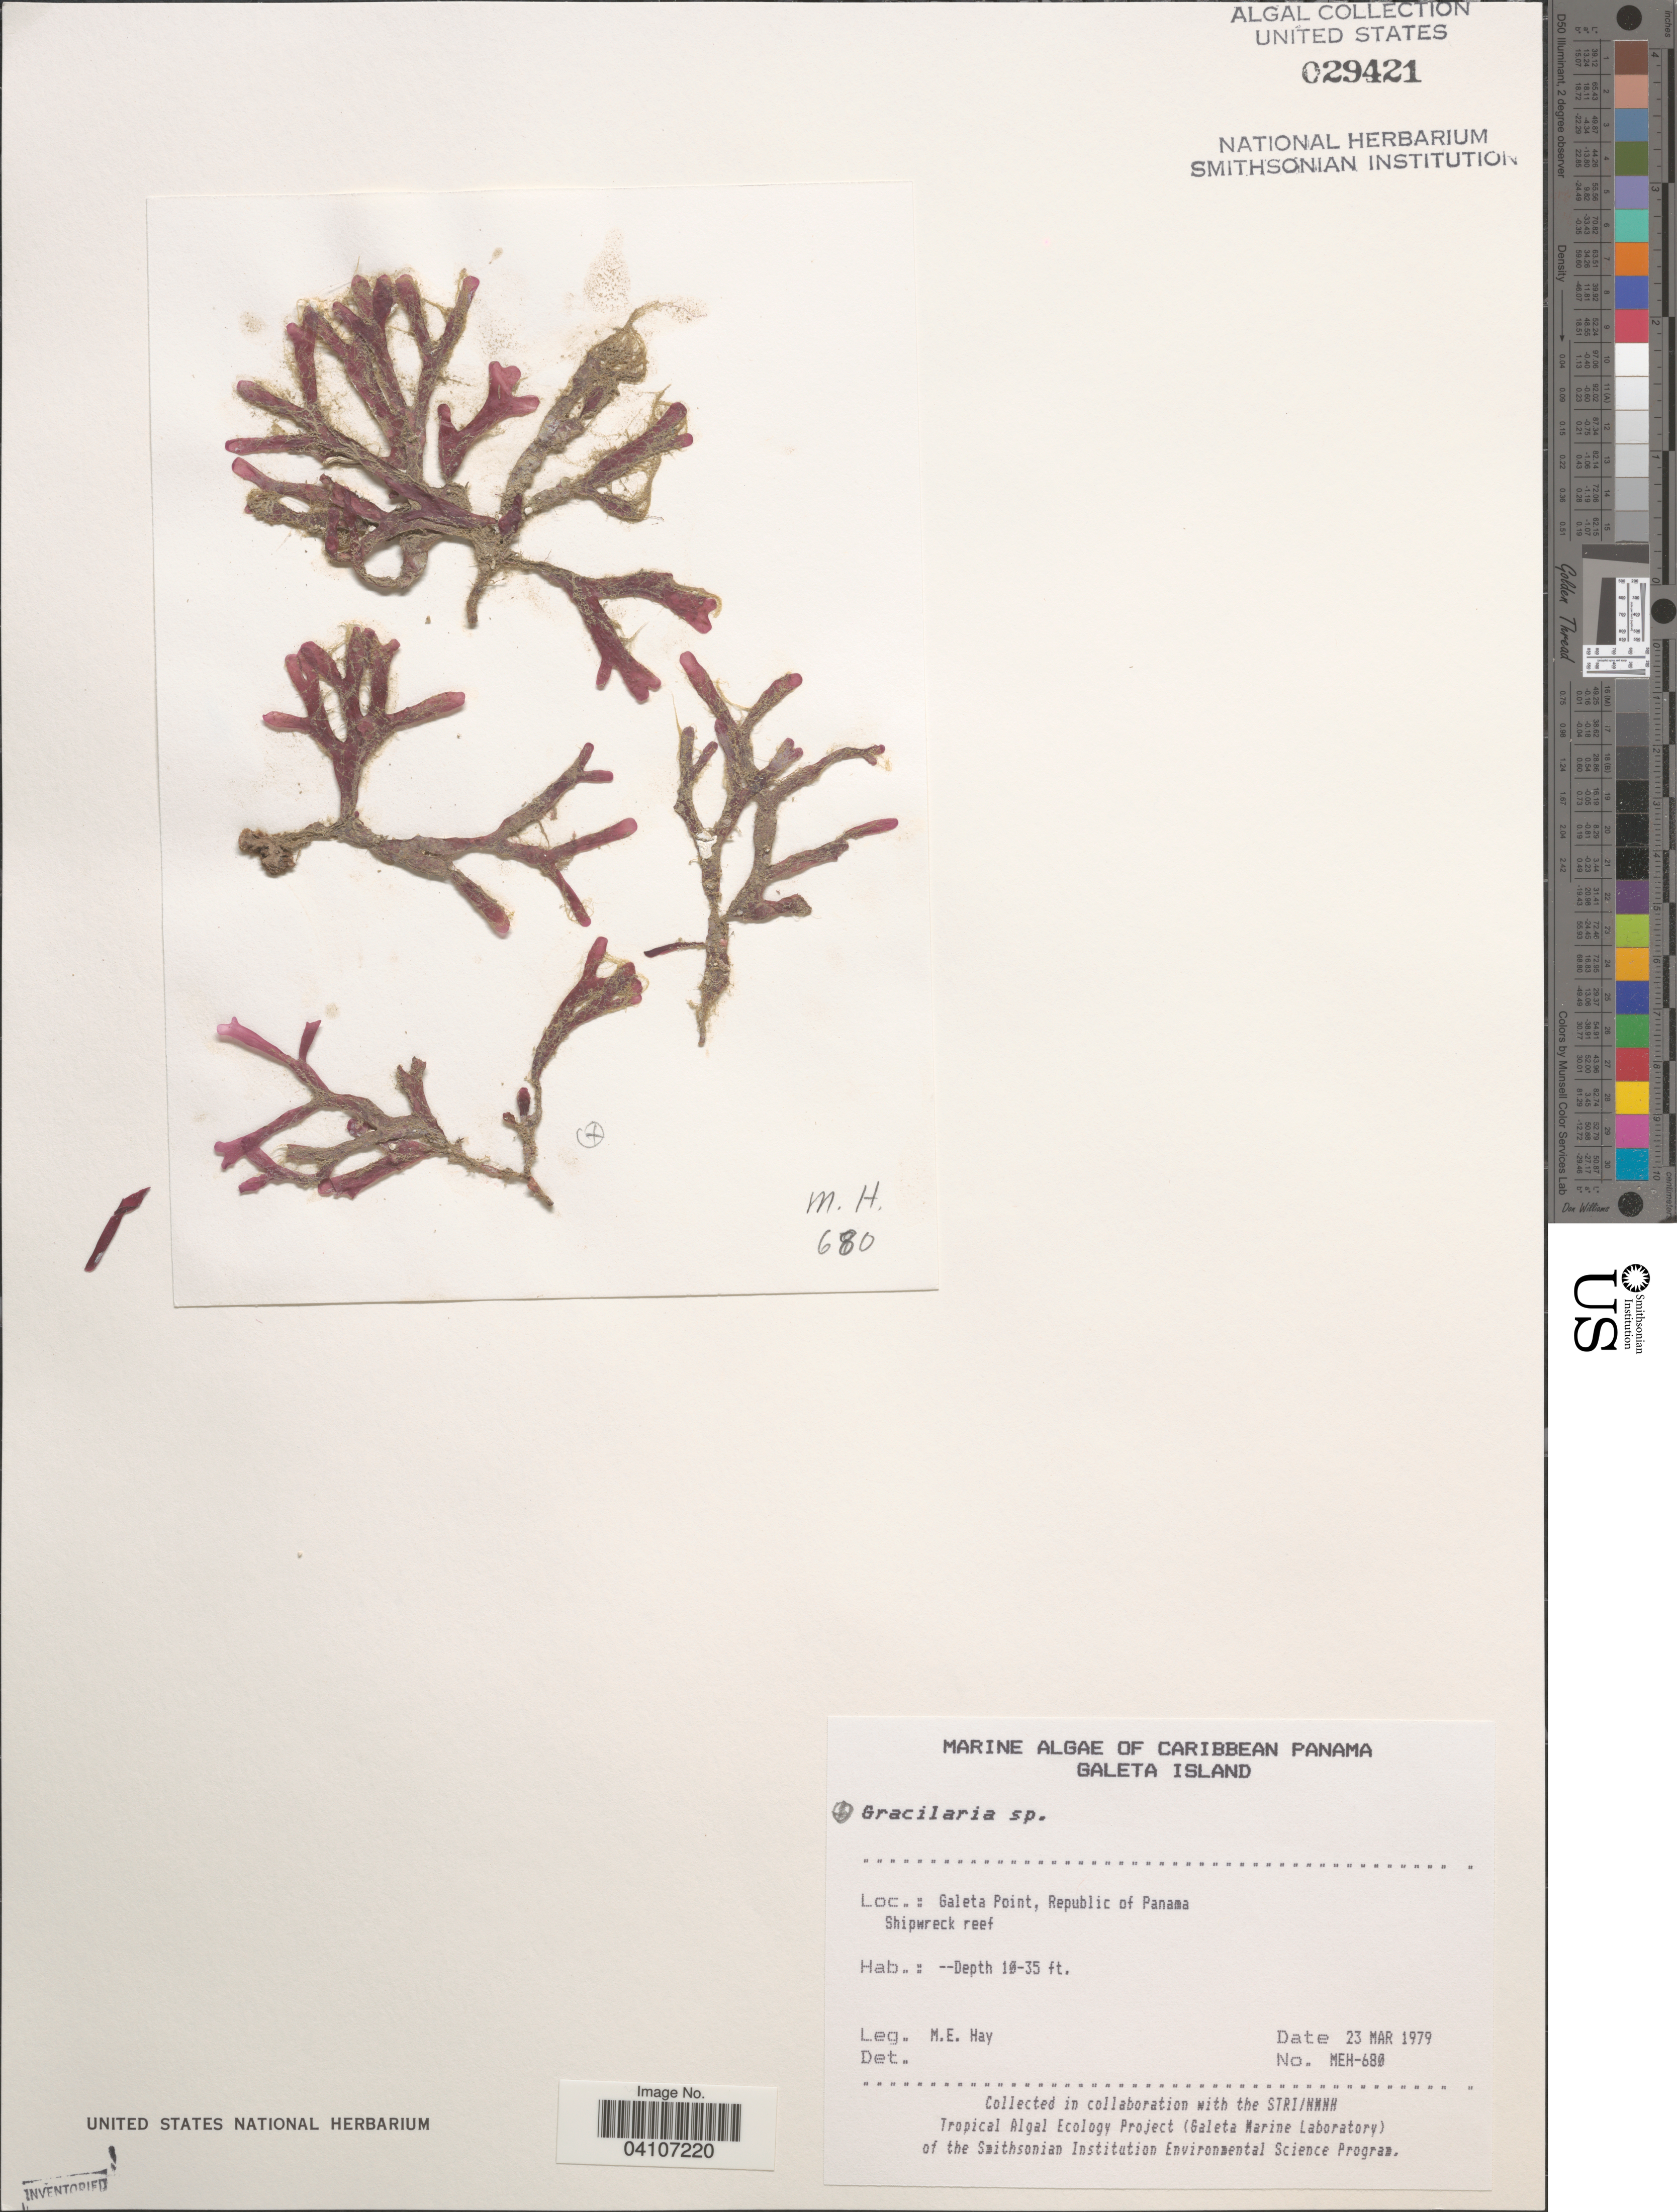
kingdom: Plantae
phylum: Rhodophyta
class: Florideophyceae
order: Gracilariales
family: Gracilariaceae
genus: Gracilaria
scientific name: Gracilaria sp.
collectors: M. E. Hay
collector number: MEH-680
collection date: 1979-03-23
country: Panama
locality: Caribbean Panama. Galeta Island. 1/4 mile N.E. of Galeta Point, Republic of Panama. Outer reef.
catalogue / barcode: US 29421